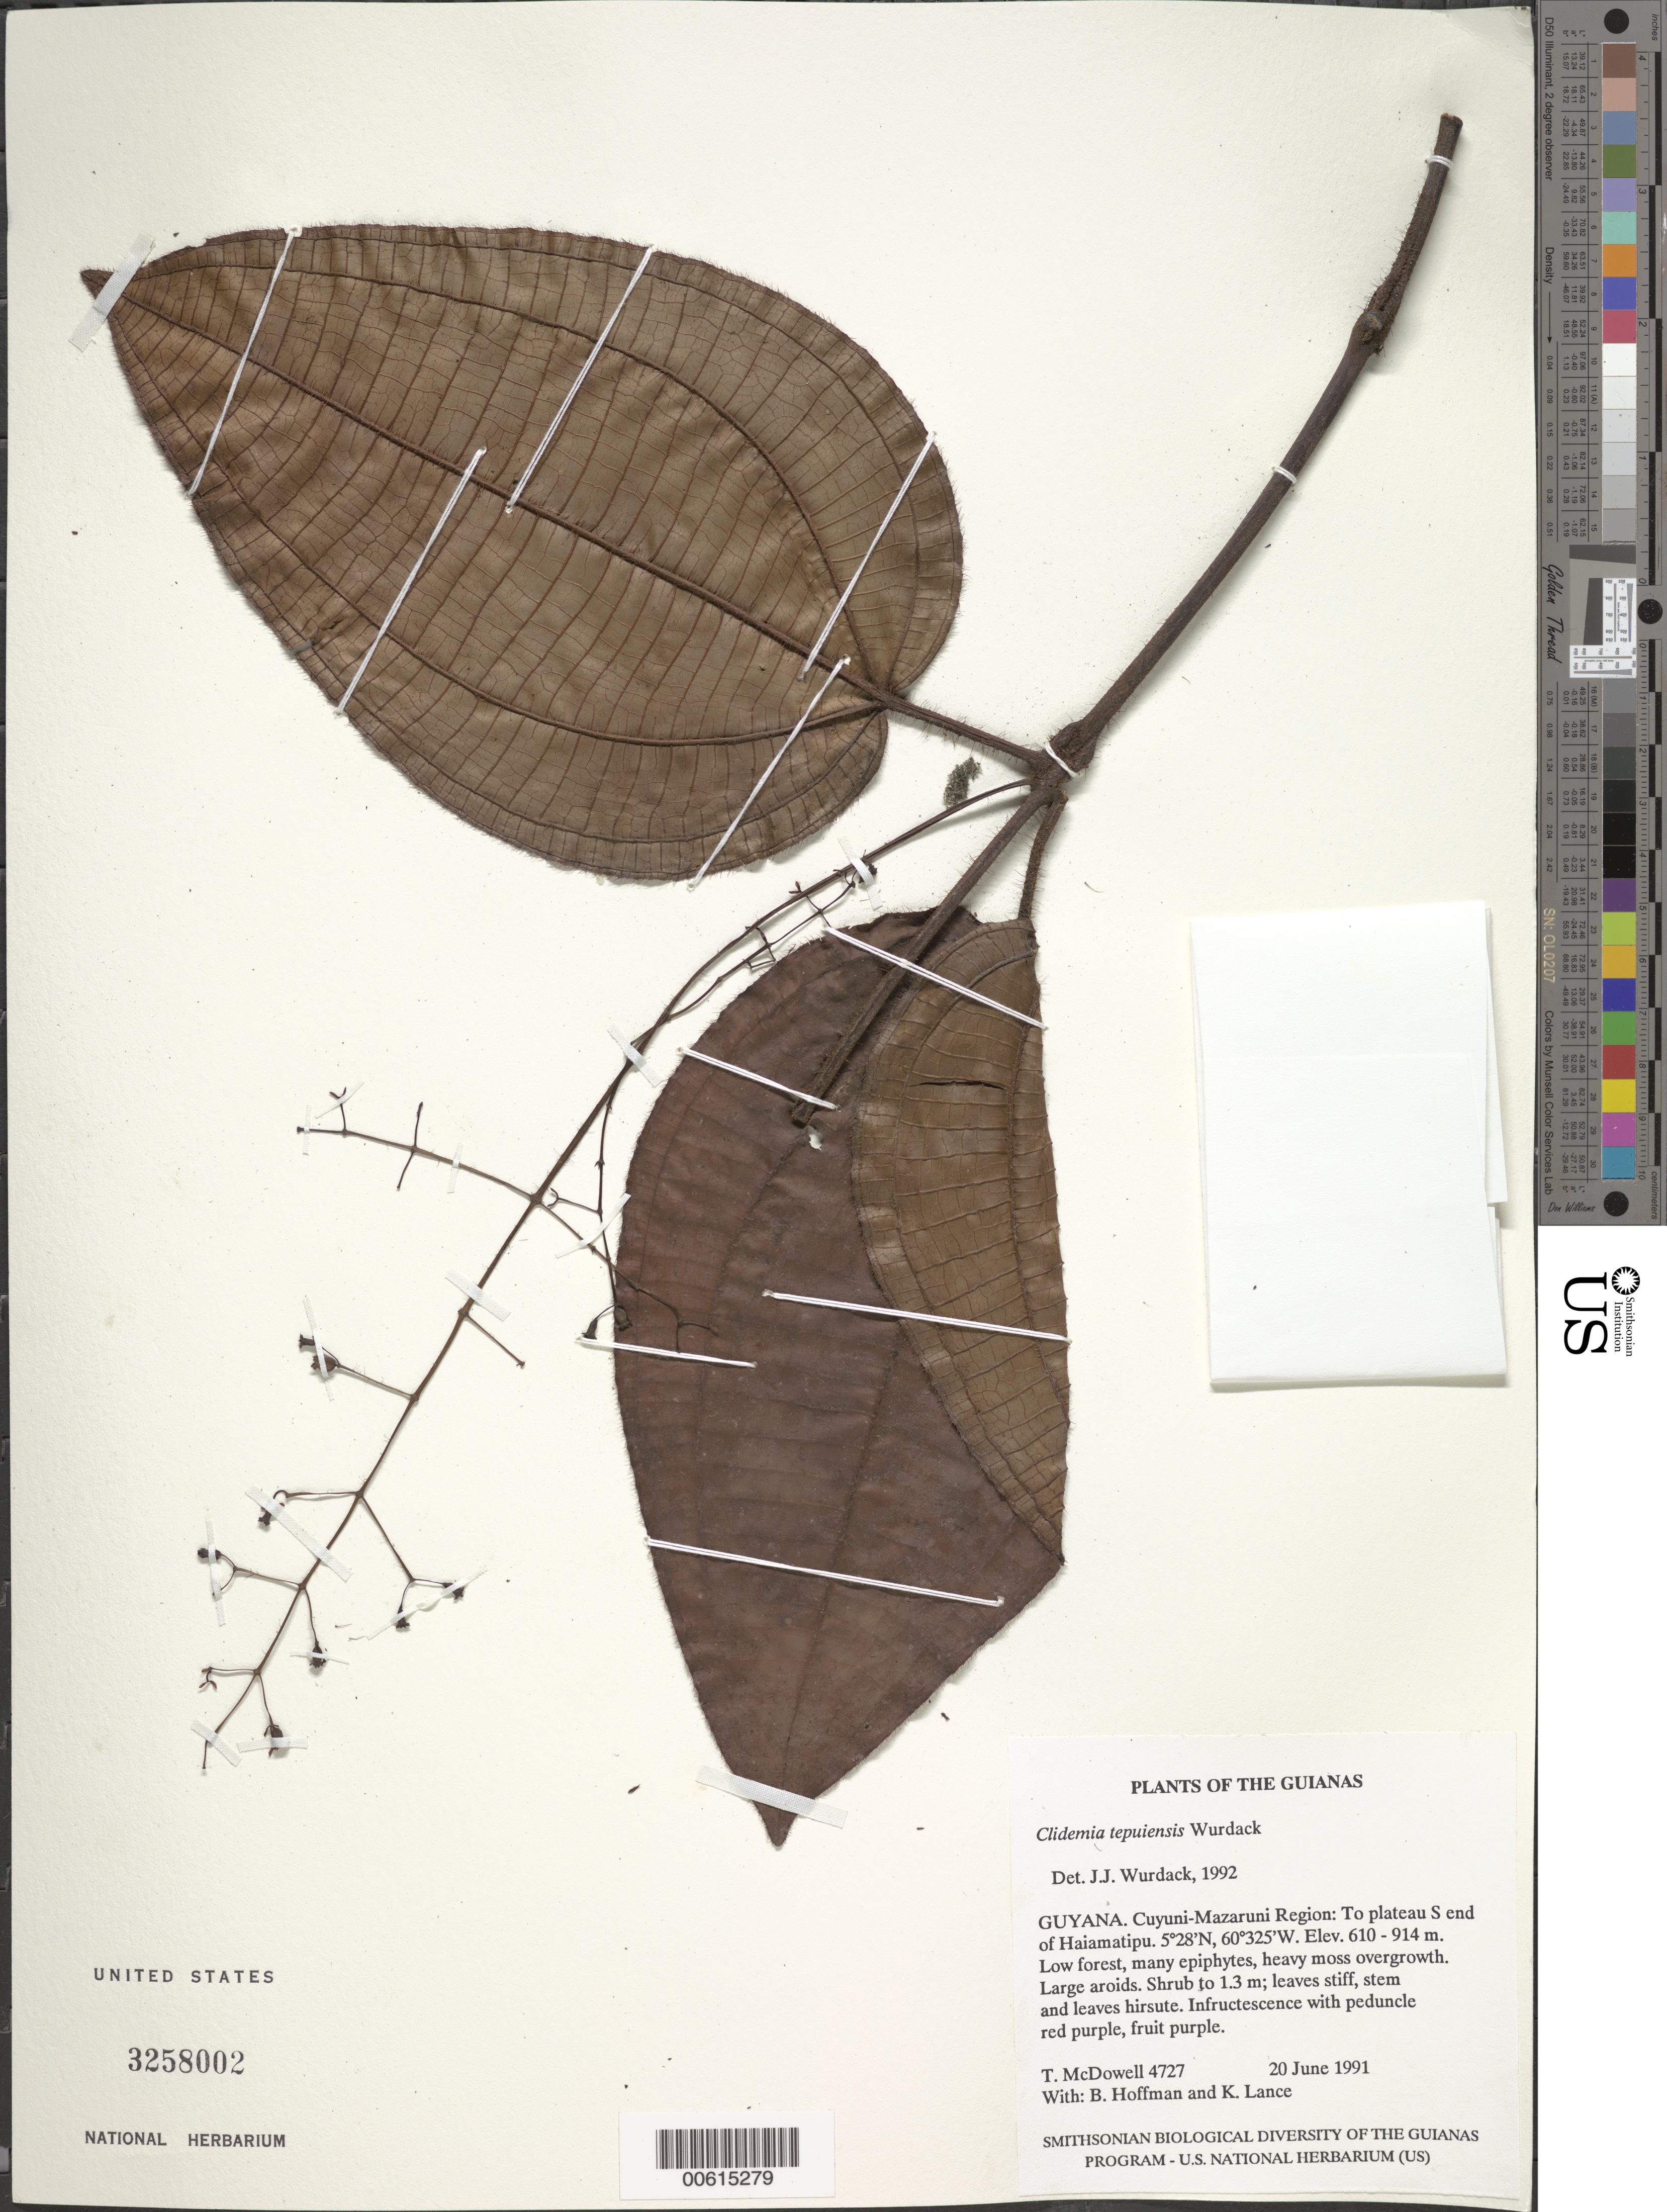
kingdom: Plantae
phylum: Tracheophyta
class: Magnoliopsida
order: Myrtales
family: Melastomataceae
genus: Clidemia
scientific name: Clidemia tepuiensis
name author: Wurdack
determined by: Wurdack, John J., (US), US (UNITED STATES)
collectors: T. McDowell, B. Hoffman & K. Lance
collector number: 4727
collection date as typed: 20 June 1991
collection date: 1991-06-20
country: Guyana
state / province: Cuyuni-Mazaruni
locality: To plateau at South end of Haiamatipu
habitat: Low forest, many epiphytes, heavy moss overgrowth. Large aroids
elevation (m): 610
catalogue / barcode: US 3258002